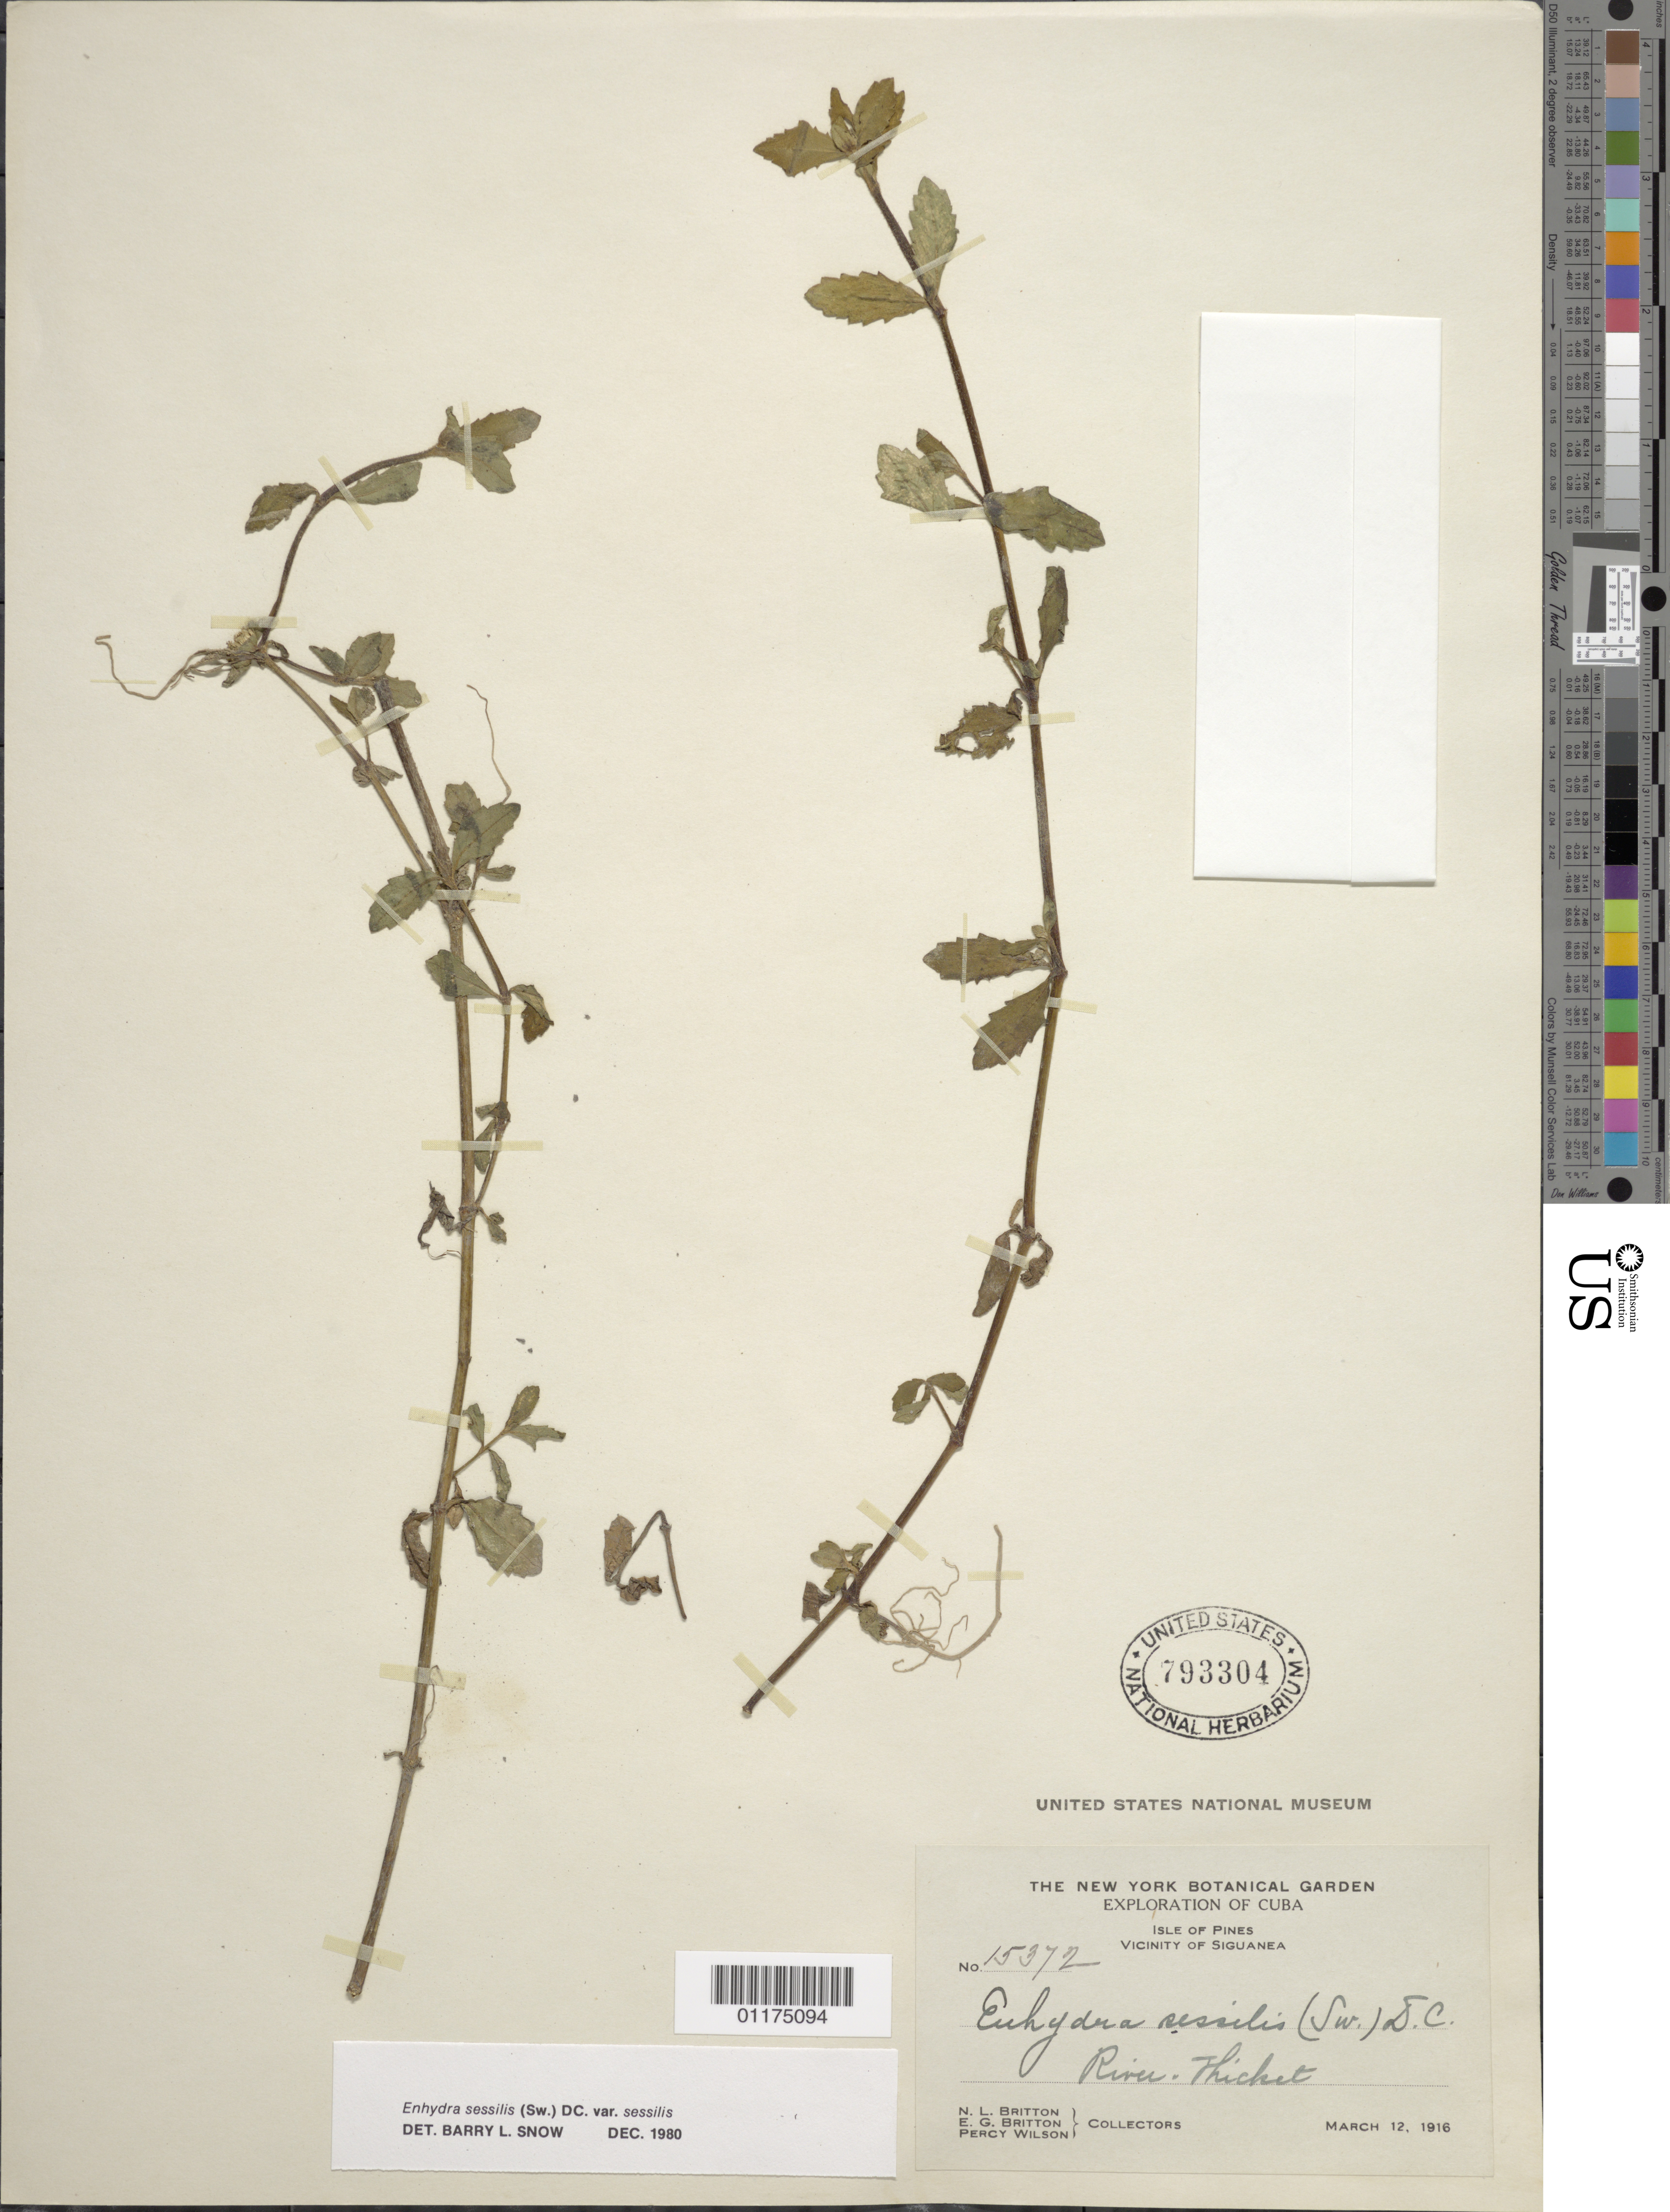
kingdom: Plantae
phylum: Tracheophyta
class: Magnoliopsida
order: Asterales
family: Asteraceae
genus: Enhydra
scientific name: Enhydra sessilis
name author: (Sw.) DC.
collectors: N. Britton, E. G. Britton & P. Wilson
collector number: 15372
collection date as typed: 12 Mar 1916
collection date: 1916-03-12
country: Cuba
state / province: Isla de la Juventud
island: Isla de la Juventud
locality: Vicinity of Siguanea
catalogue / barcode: US 793304